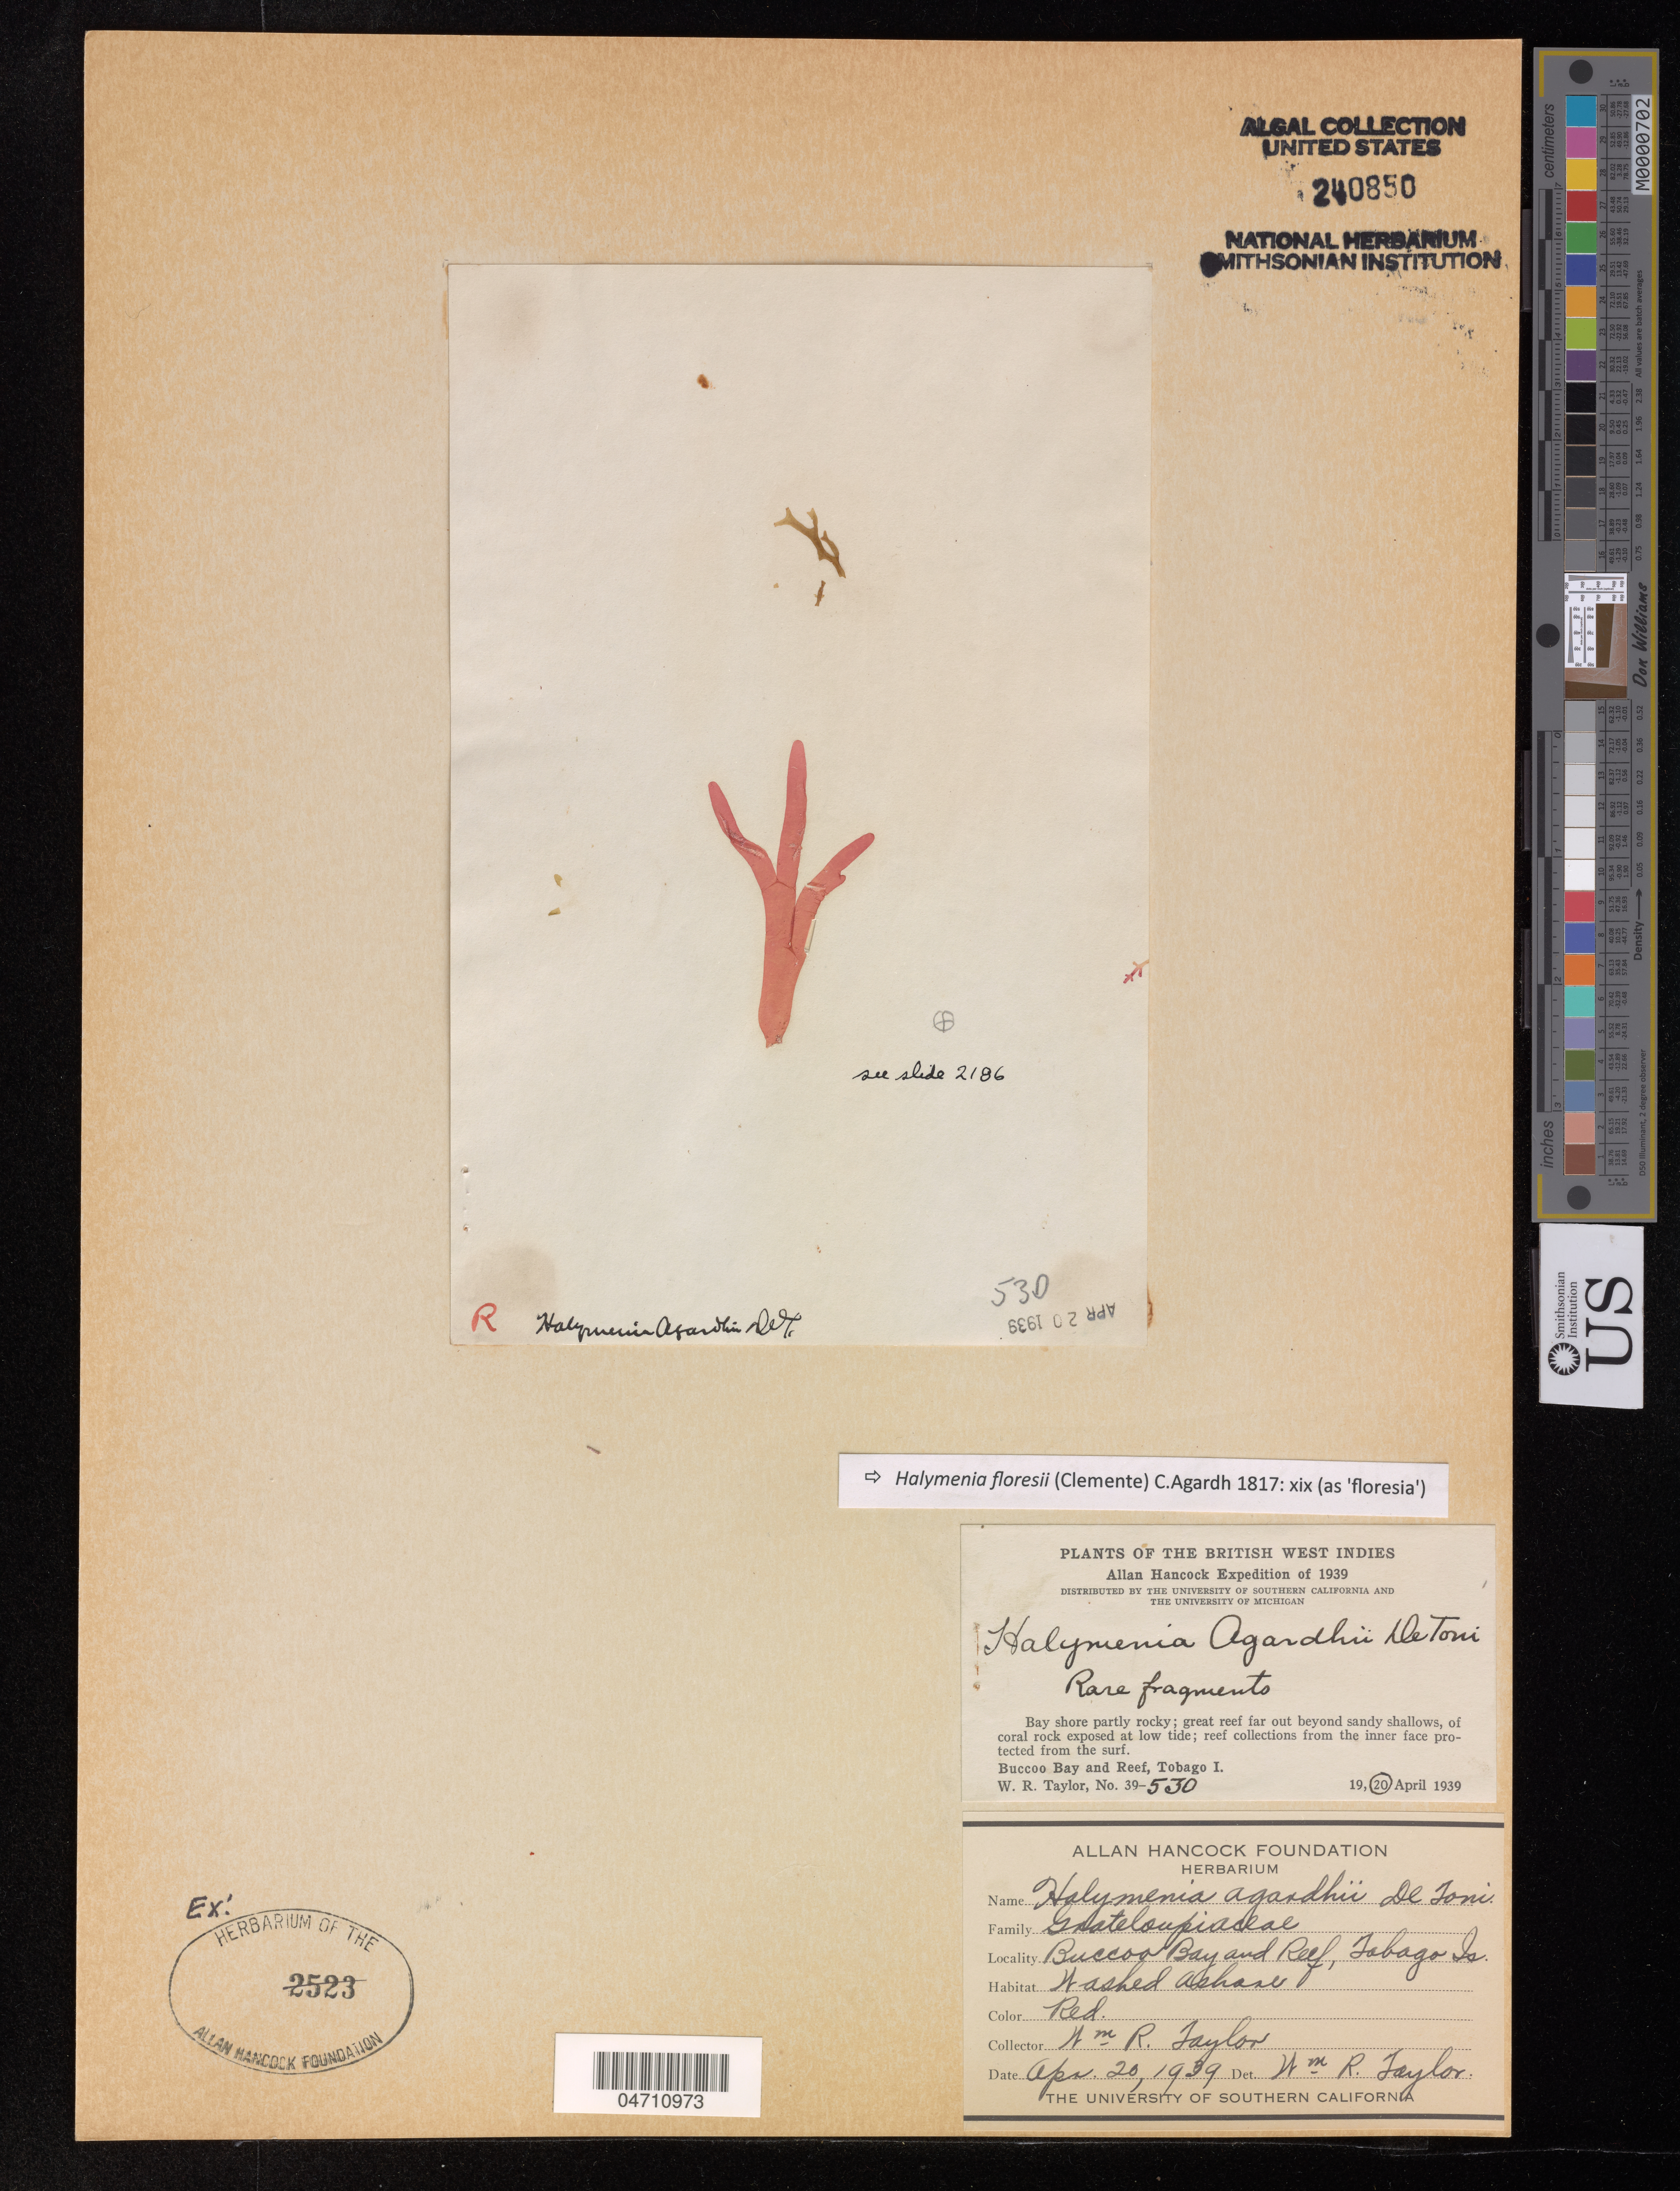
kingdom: Plantae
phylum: Rhodophyta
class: Florideophyceae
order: Halymeniales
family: Halymeniaceae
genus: Halymenia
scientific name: Halymenia floresii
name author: (Clemente) C. Agardh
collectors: W. Taylor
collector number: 39-530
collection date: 1939-04-20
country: Trinidad and Tobago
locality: The British West Indies, Bucco Bay an Reef, Tobago I.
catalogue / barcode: US 240850